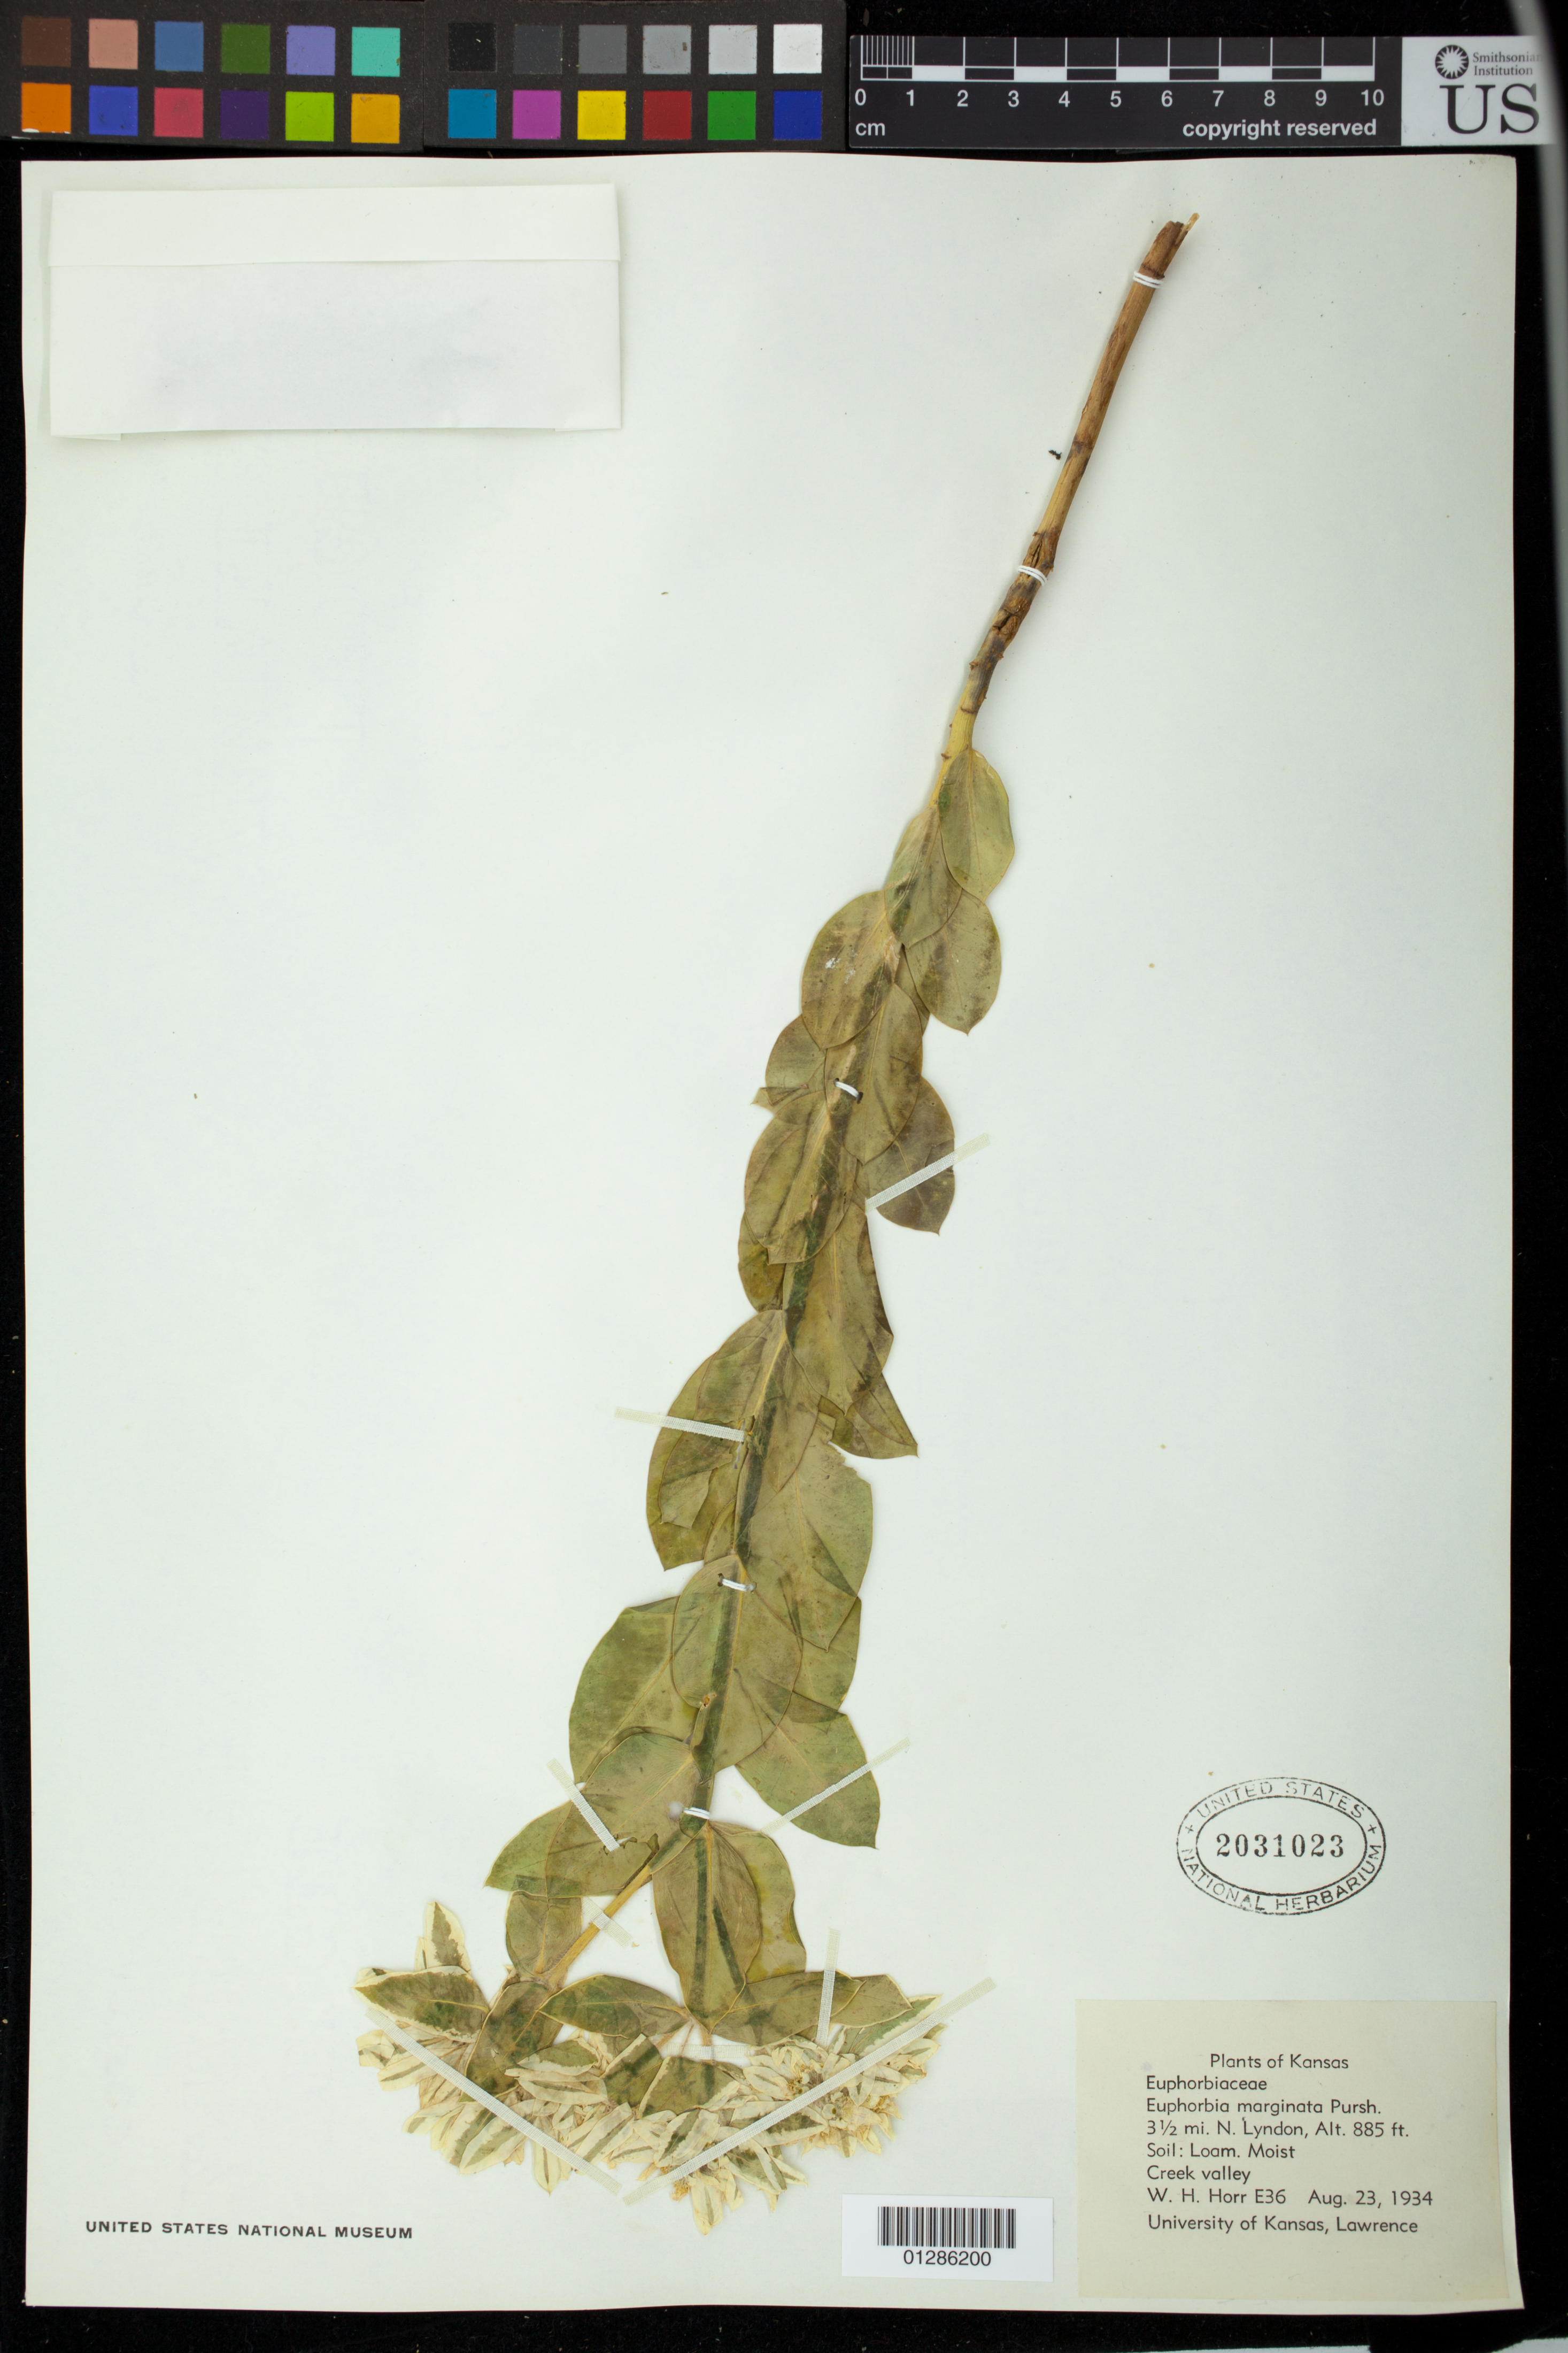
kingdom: Plantae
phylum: Tracheophyta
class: Magnoliopsida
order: Malpighiales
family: Euphorbiaceae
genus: Euphorbia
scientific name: Euphorbia marginata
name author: Pursh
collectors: W. H. Horr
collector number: E36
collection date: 1934-08-23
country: United States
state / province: Kansas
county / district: Osage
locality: Creek valley 3.5 mi. N. Lyndon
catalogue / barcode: US 2031023